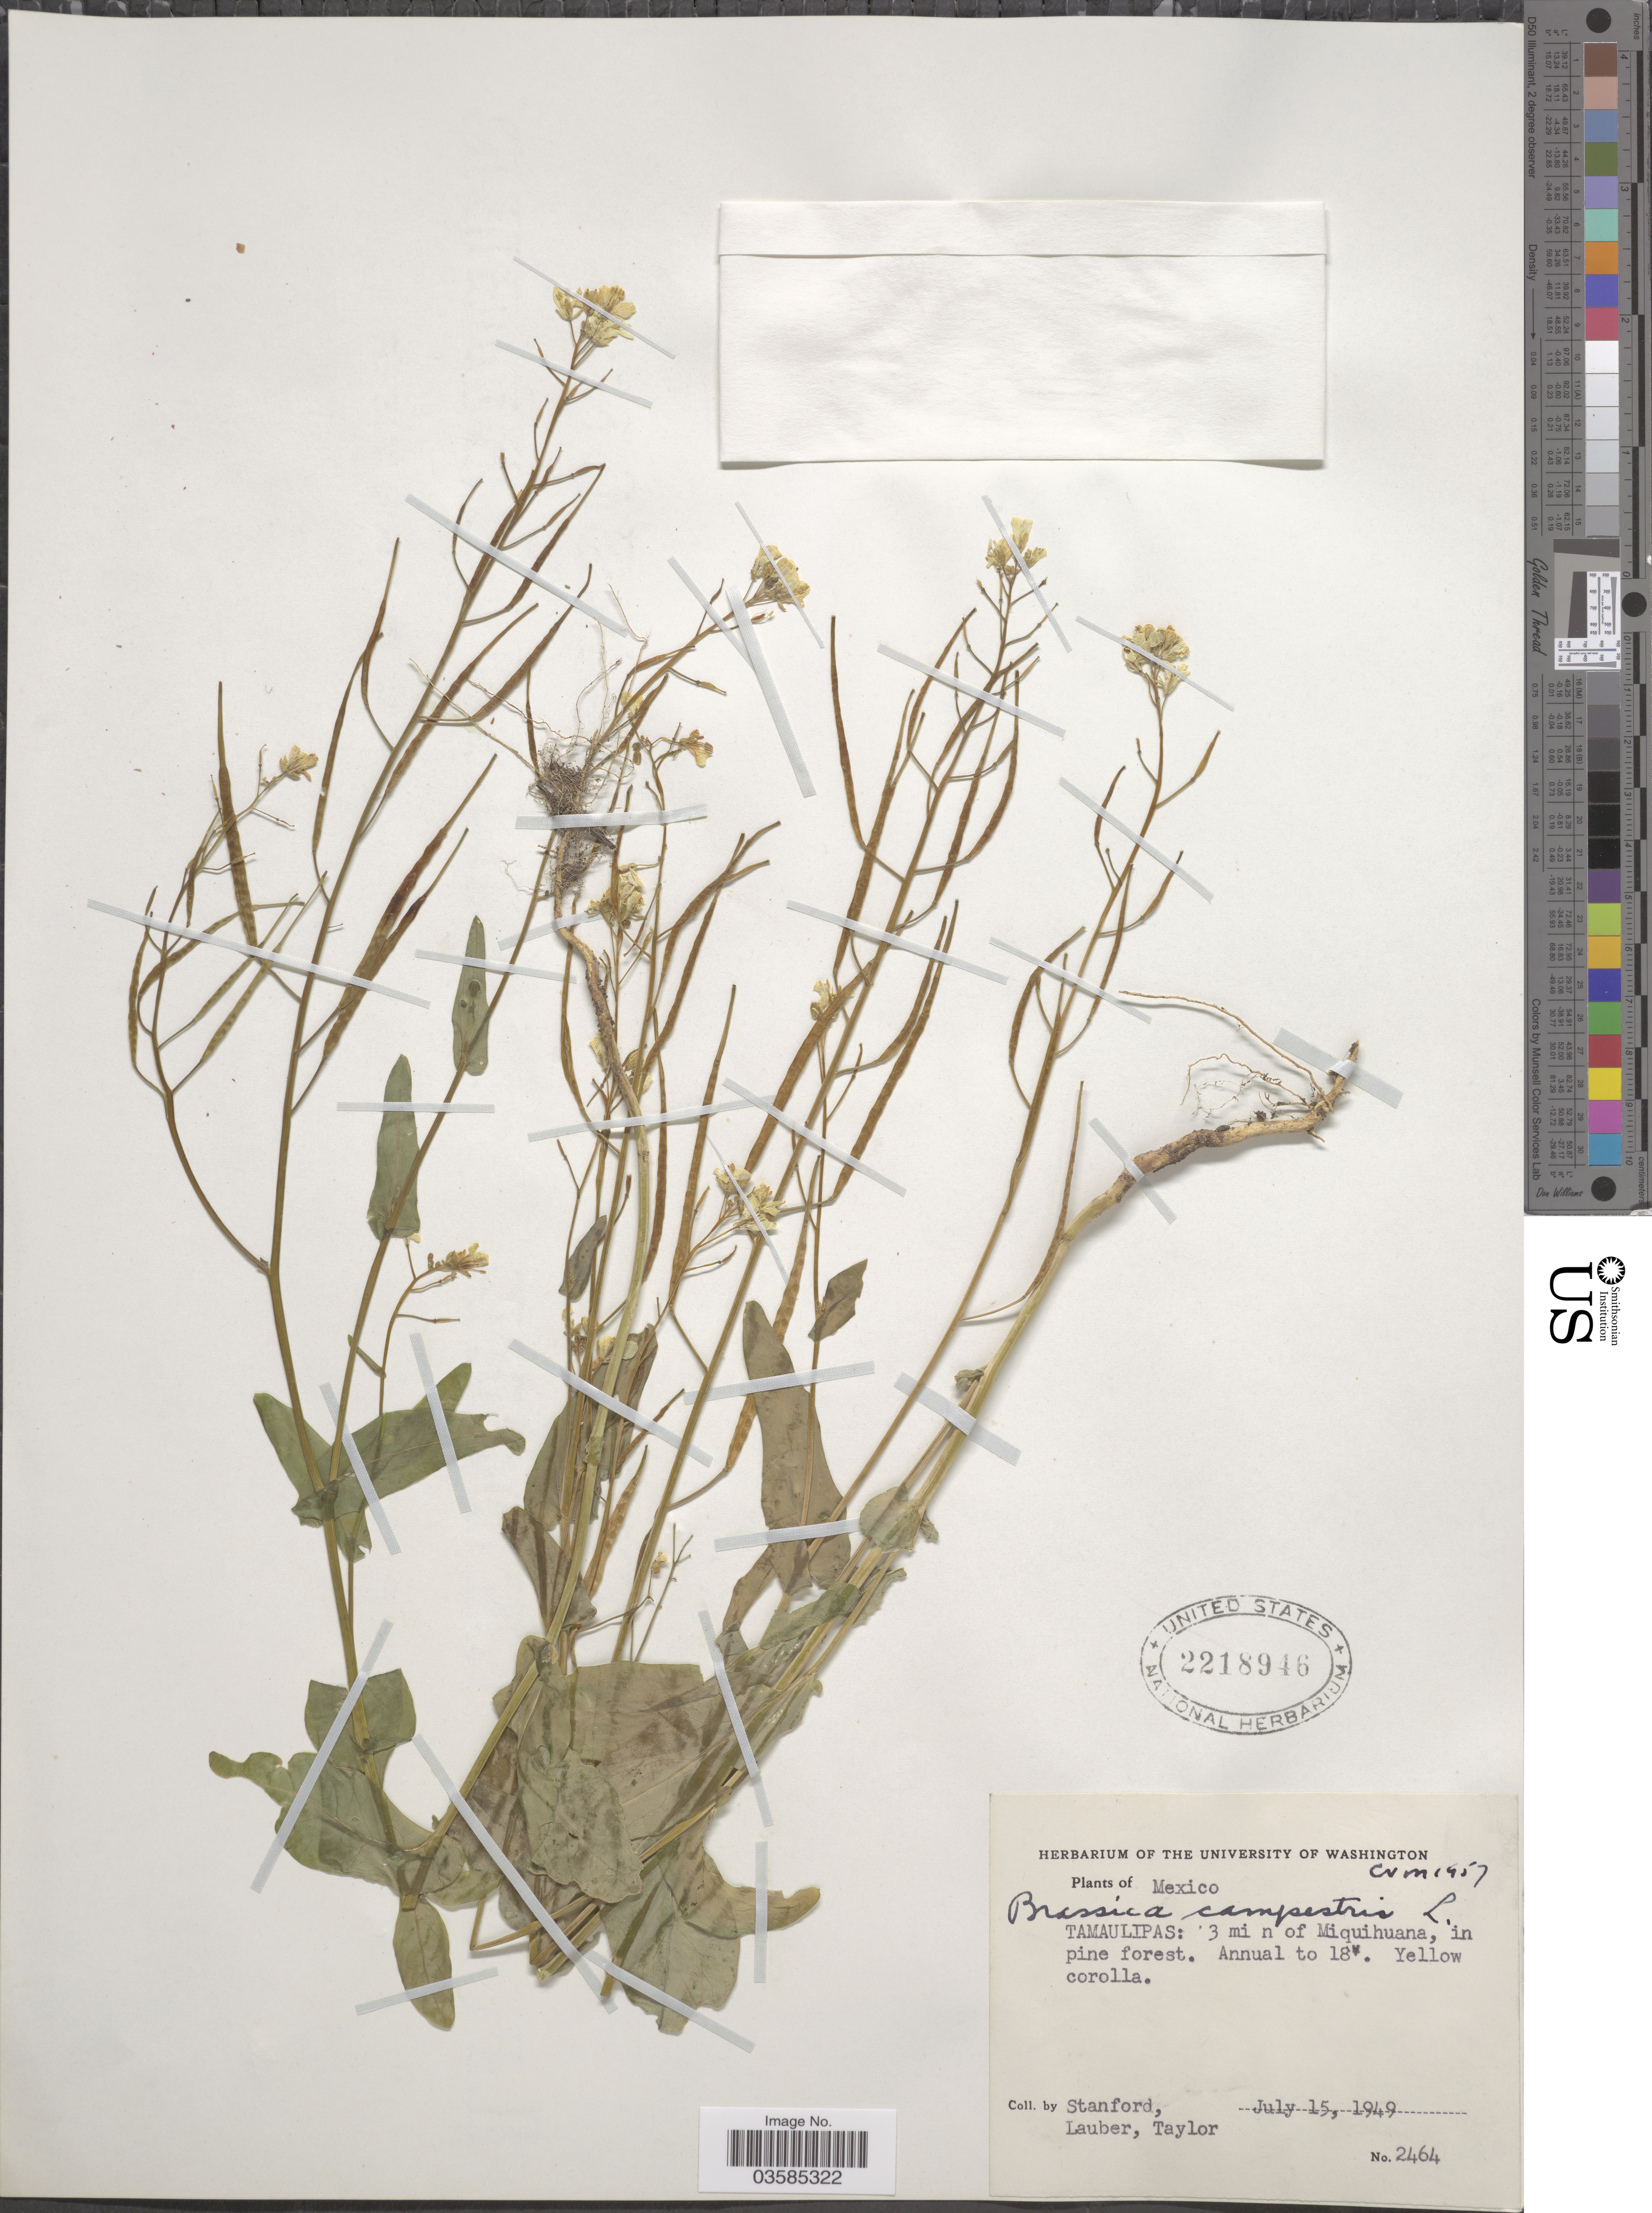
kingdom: Plantae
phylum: Tracheophyta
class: Magnoliopsida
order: Brassicales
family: Brassicaceae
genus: Brassica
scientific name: Brassica campestris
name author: L.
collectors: -. Stanford, -. Lauber & -. Taylor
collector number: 2464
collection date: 1949-07-15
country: Mexico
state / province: Tamaulipas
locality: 3 mi n of Miquihuana, in pine forest.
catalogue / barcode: US 2218946